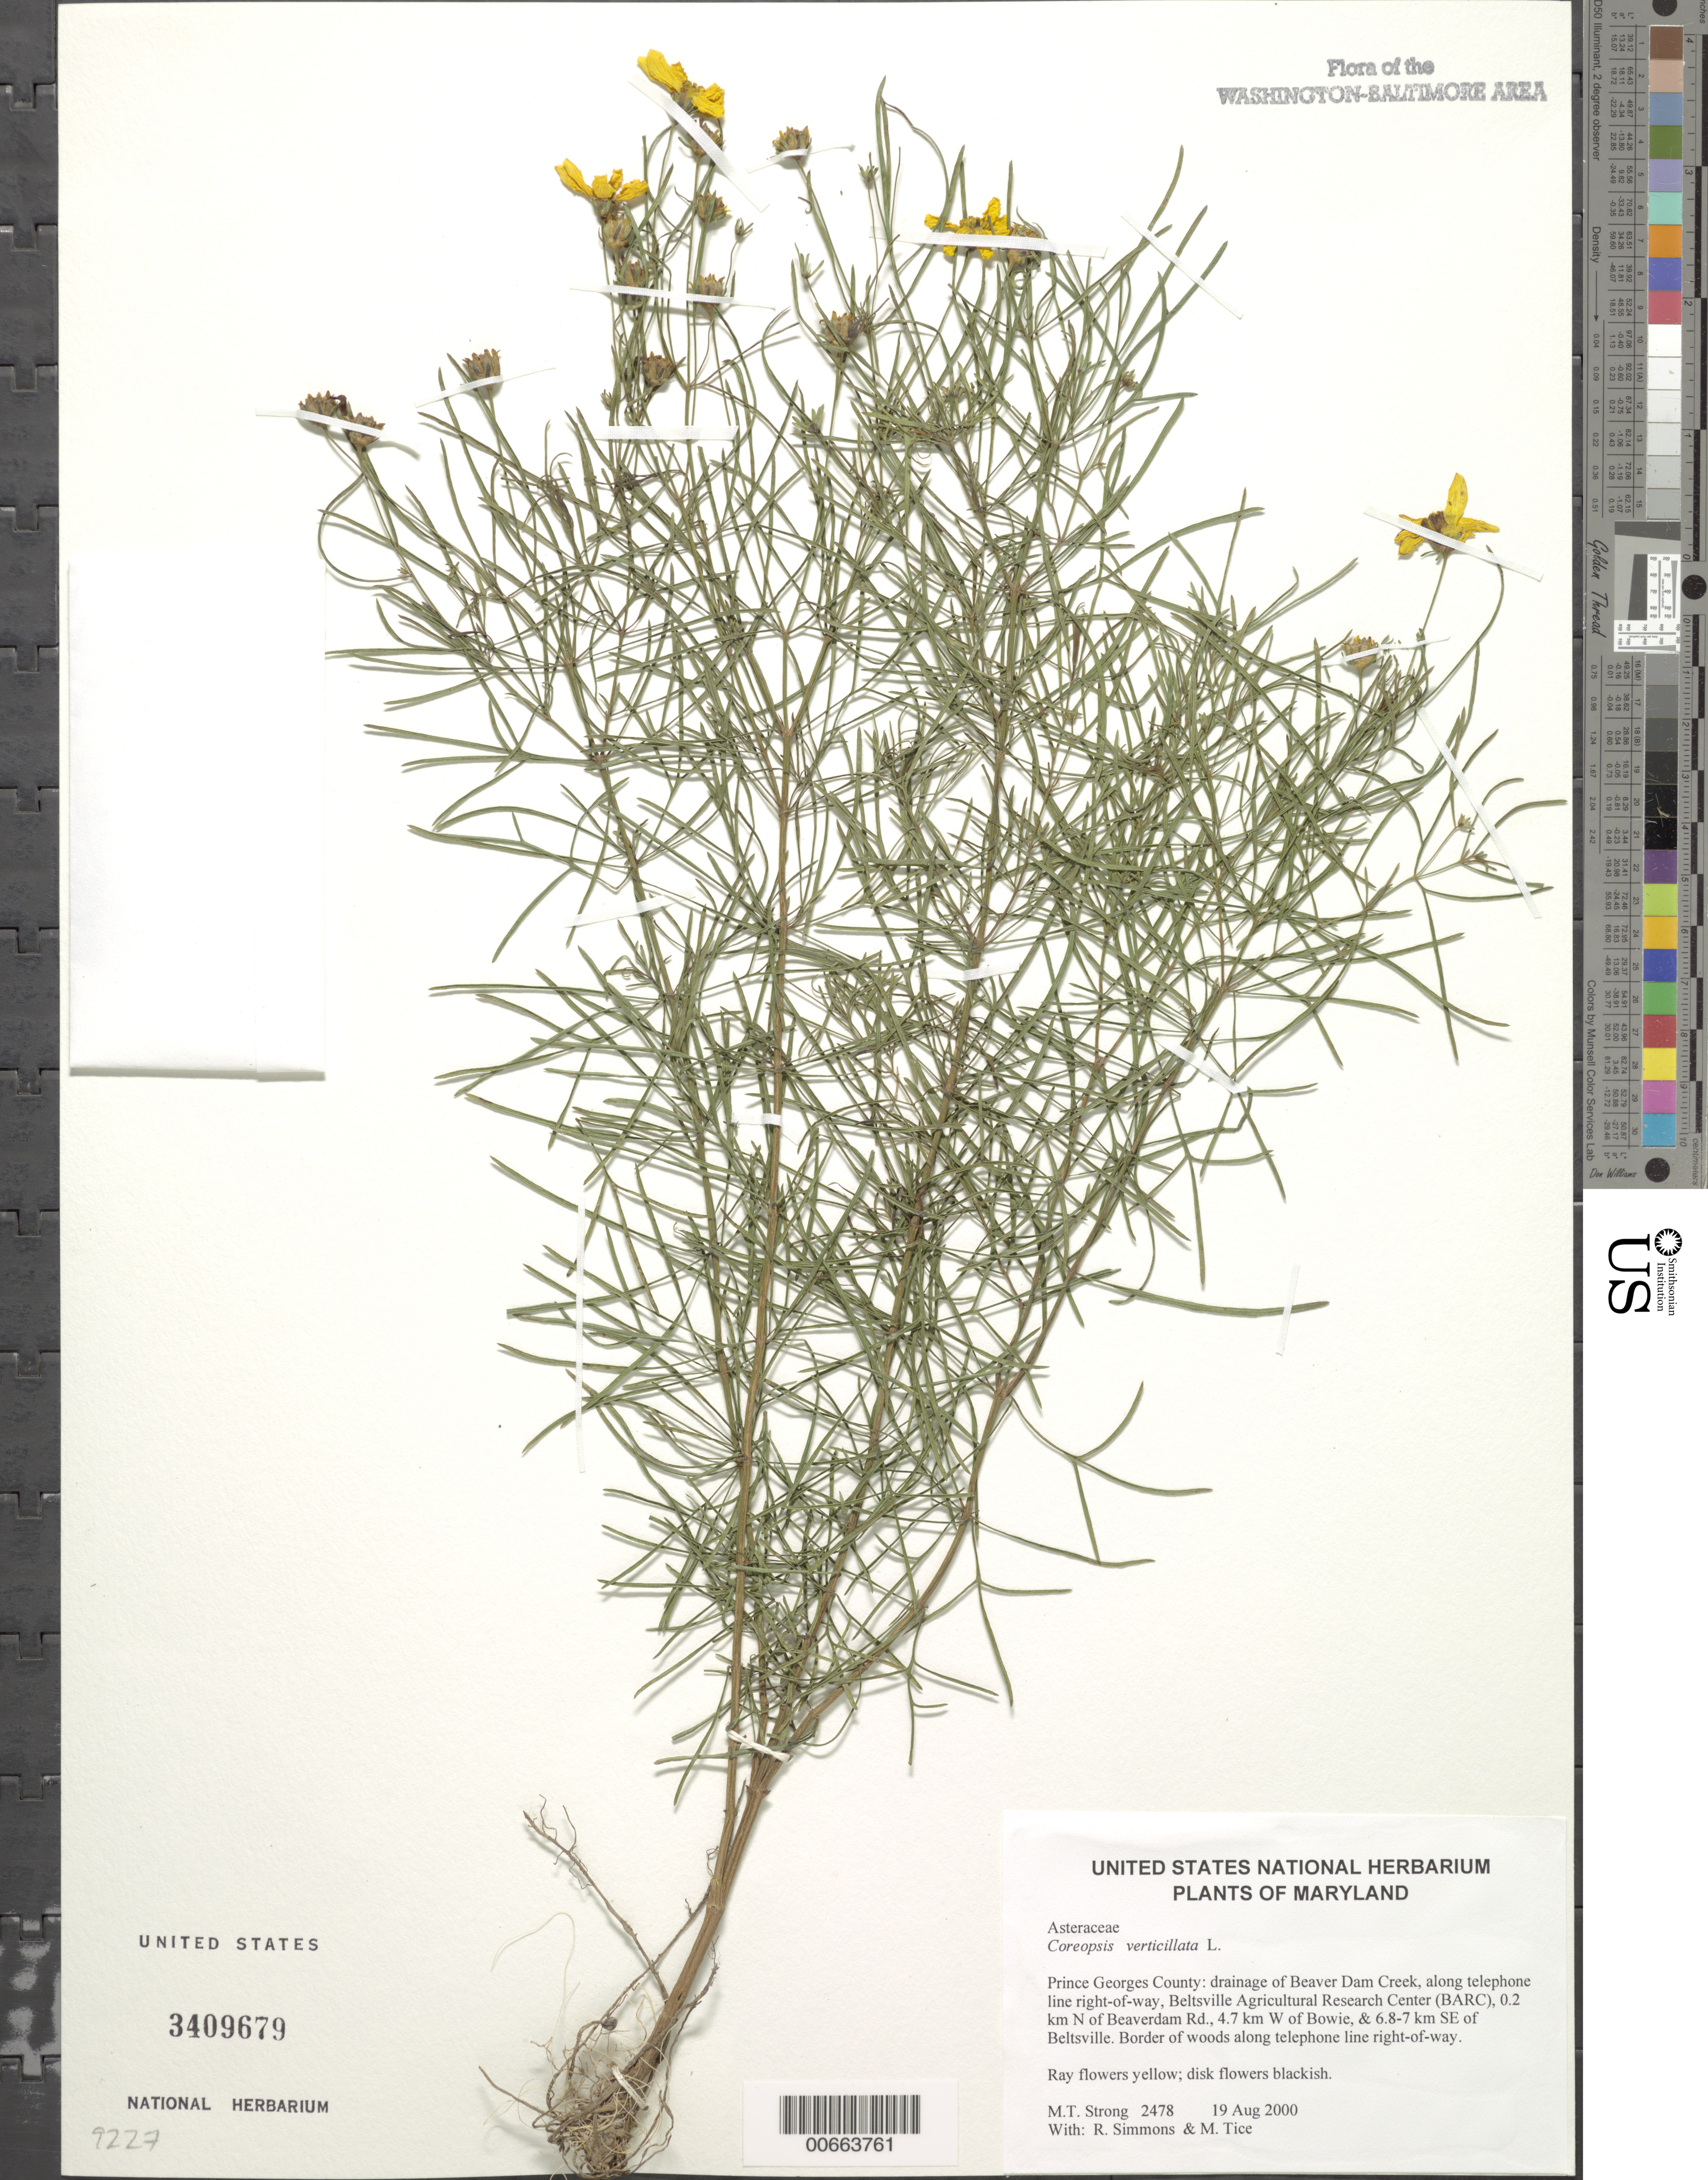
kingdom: Plantae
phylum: Tracheophyta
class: Magnoliopsida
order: Asterales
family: Asteraceae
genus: Coreopsis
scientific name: Coreopsis verticillata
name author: L.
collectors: M. T. Strong, R. Simmons & M. Tice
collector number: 2478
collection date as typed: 19 Aug 2000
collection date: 2000-08-19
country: United States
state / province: Maryland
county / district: Prince George's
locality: Drainage of Beaver Dam Creek, along telephone line right-of-way, Beltsville Agricultural Research Center (BARC), 0.2 km N of Beaverdam Rd., 4.7 km W of Bowie, & 6.8-7 km SE of Beltsville.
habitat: Border of woods along telephone line right-of-way.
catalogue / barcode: US 3409679